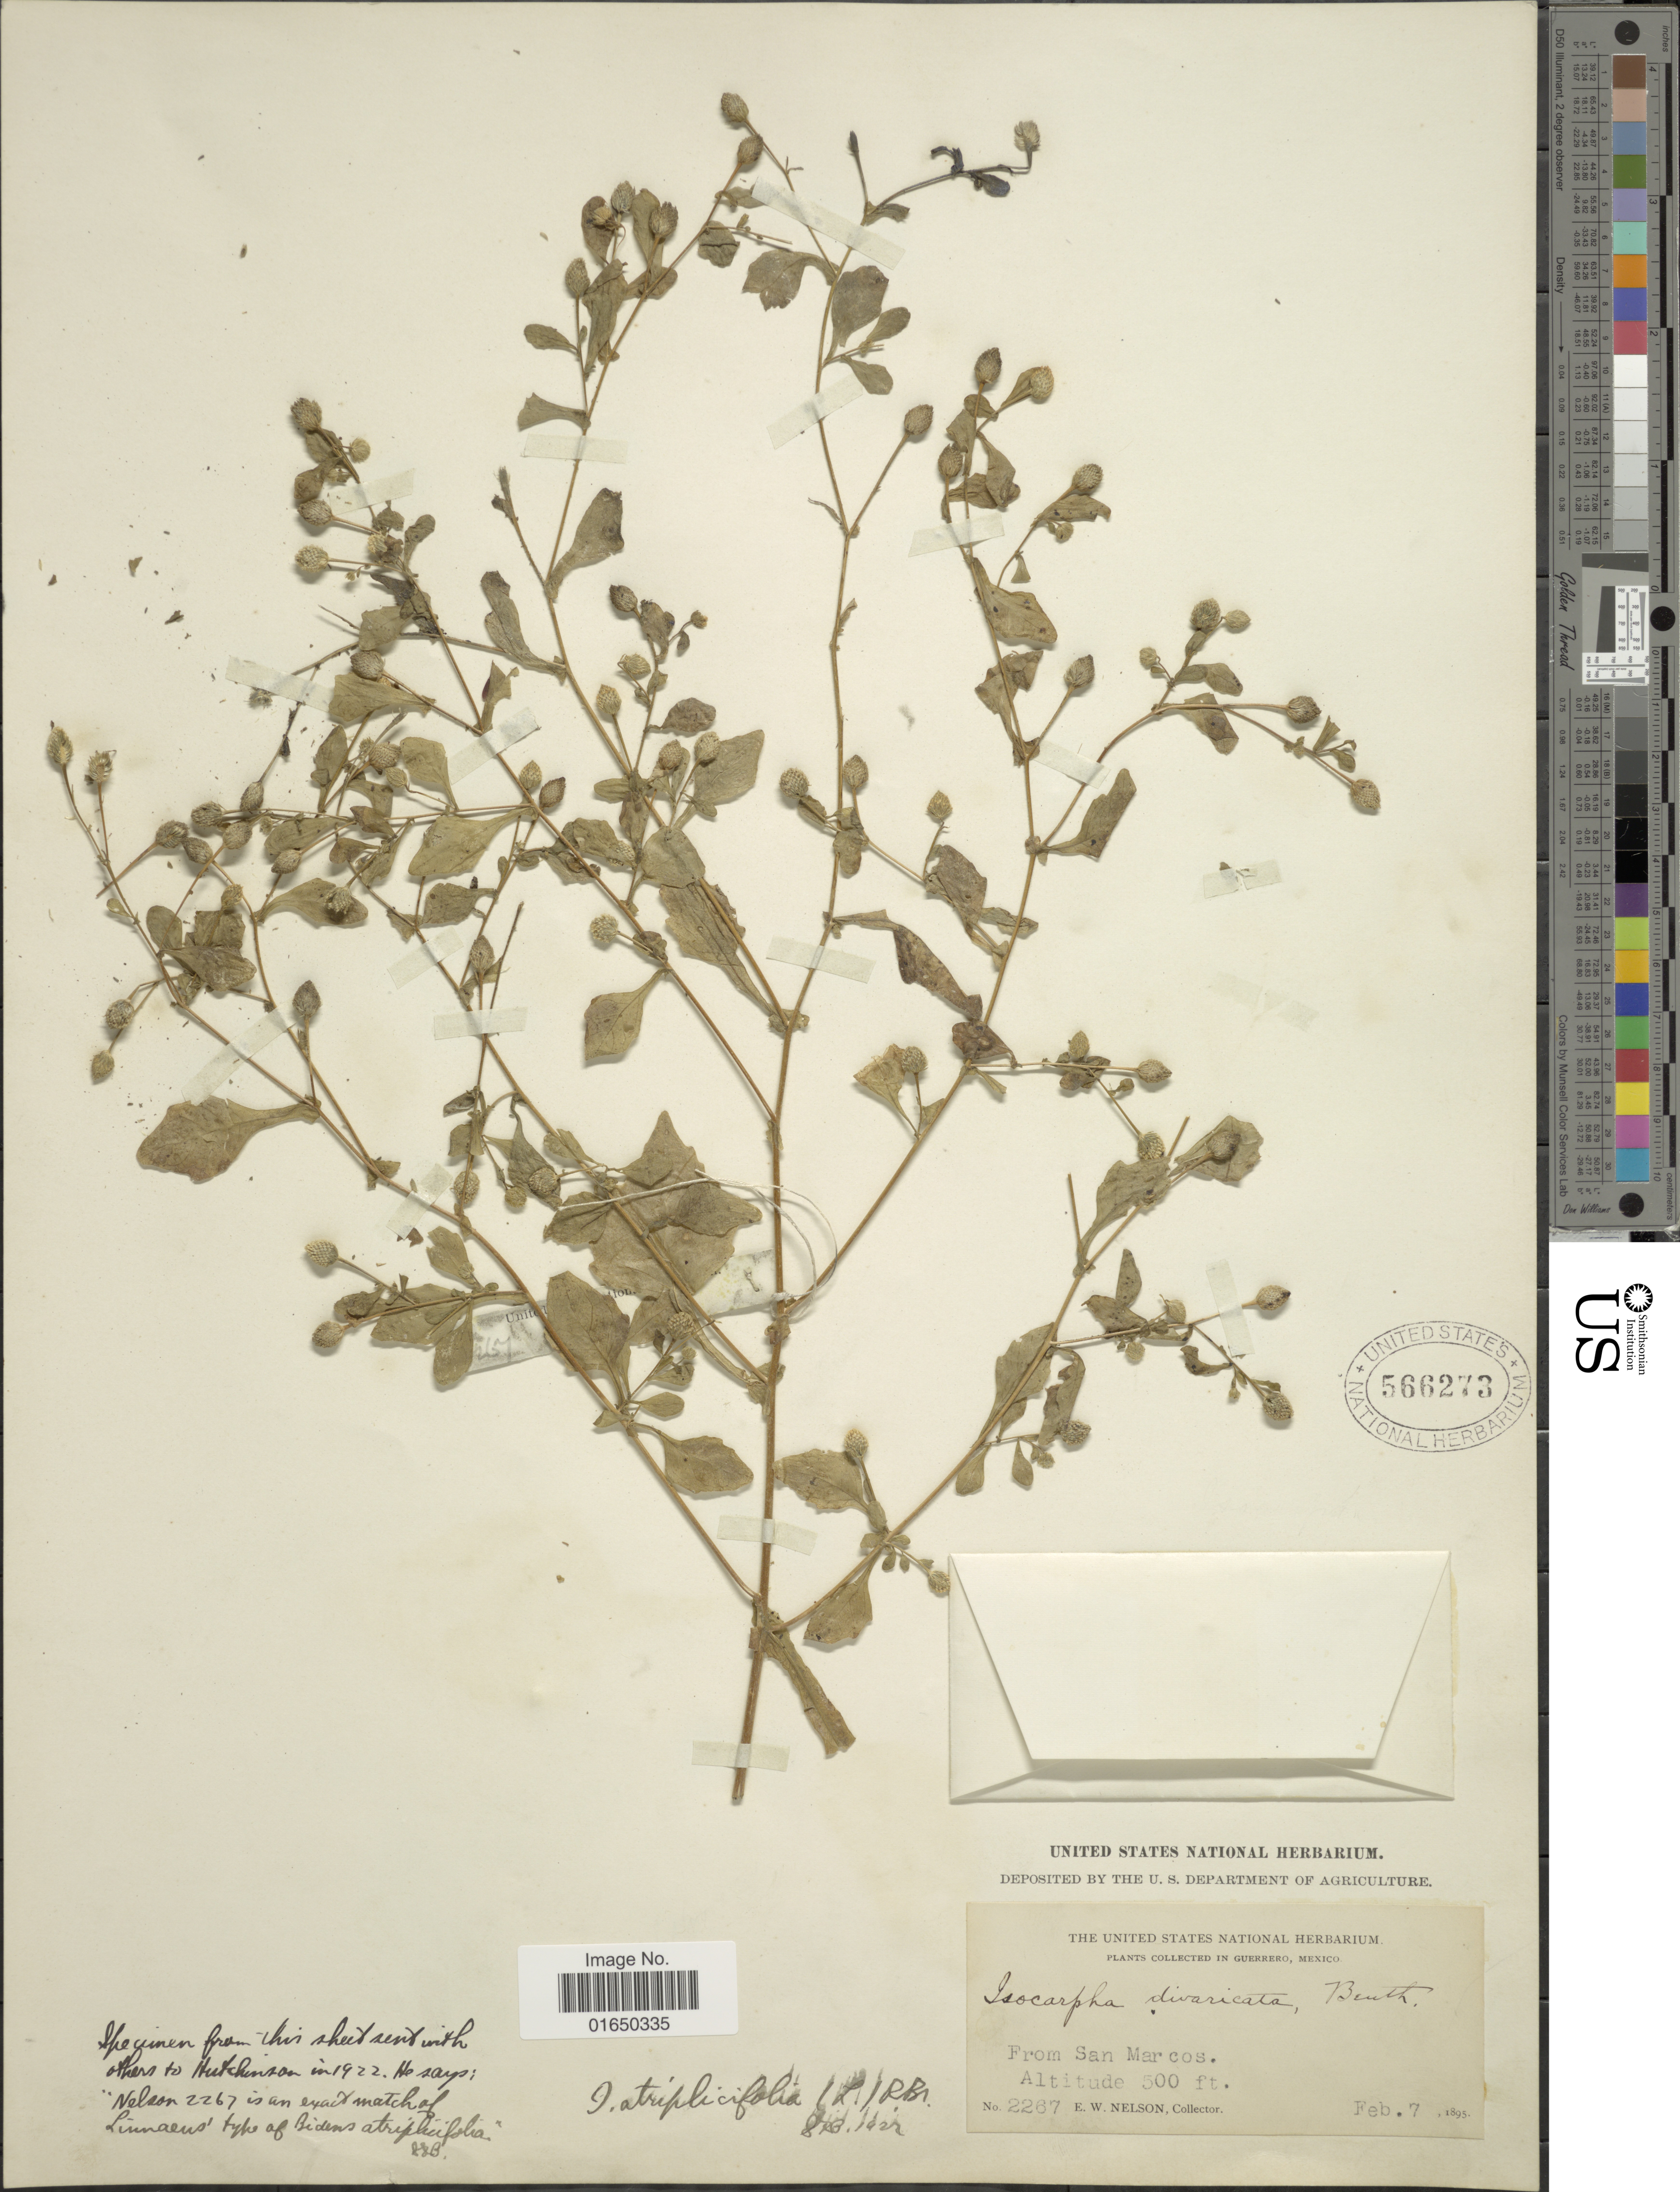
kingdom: Plantae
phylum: Tracheophyta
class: Magnoliopsida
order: Asterales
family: Asteraceae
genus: Isocarpha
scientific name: Isocarpha atriplicifolia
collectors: E. W. Nelson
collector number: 2267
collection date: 1895-02-07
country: Mexico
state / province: Guerrero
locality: From San Marcos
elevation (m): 152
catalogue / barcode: US 566273